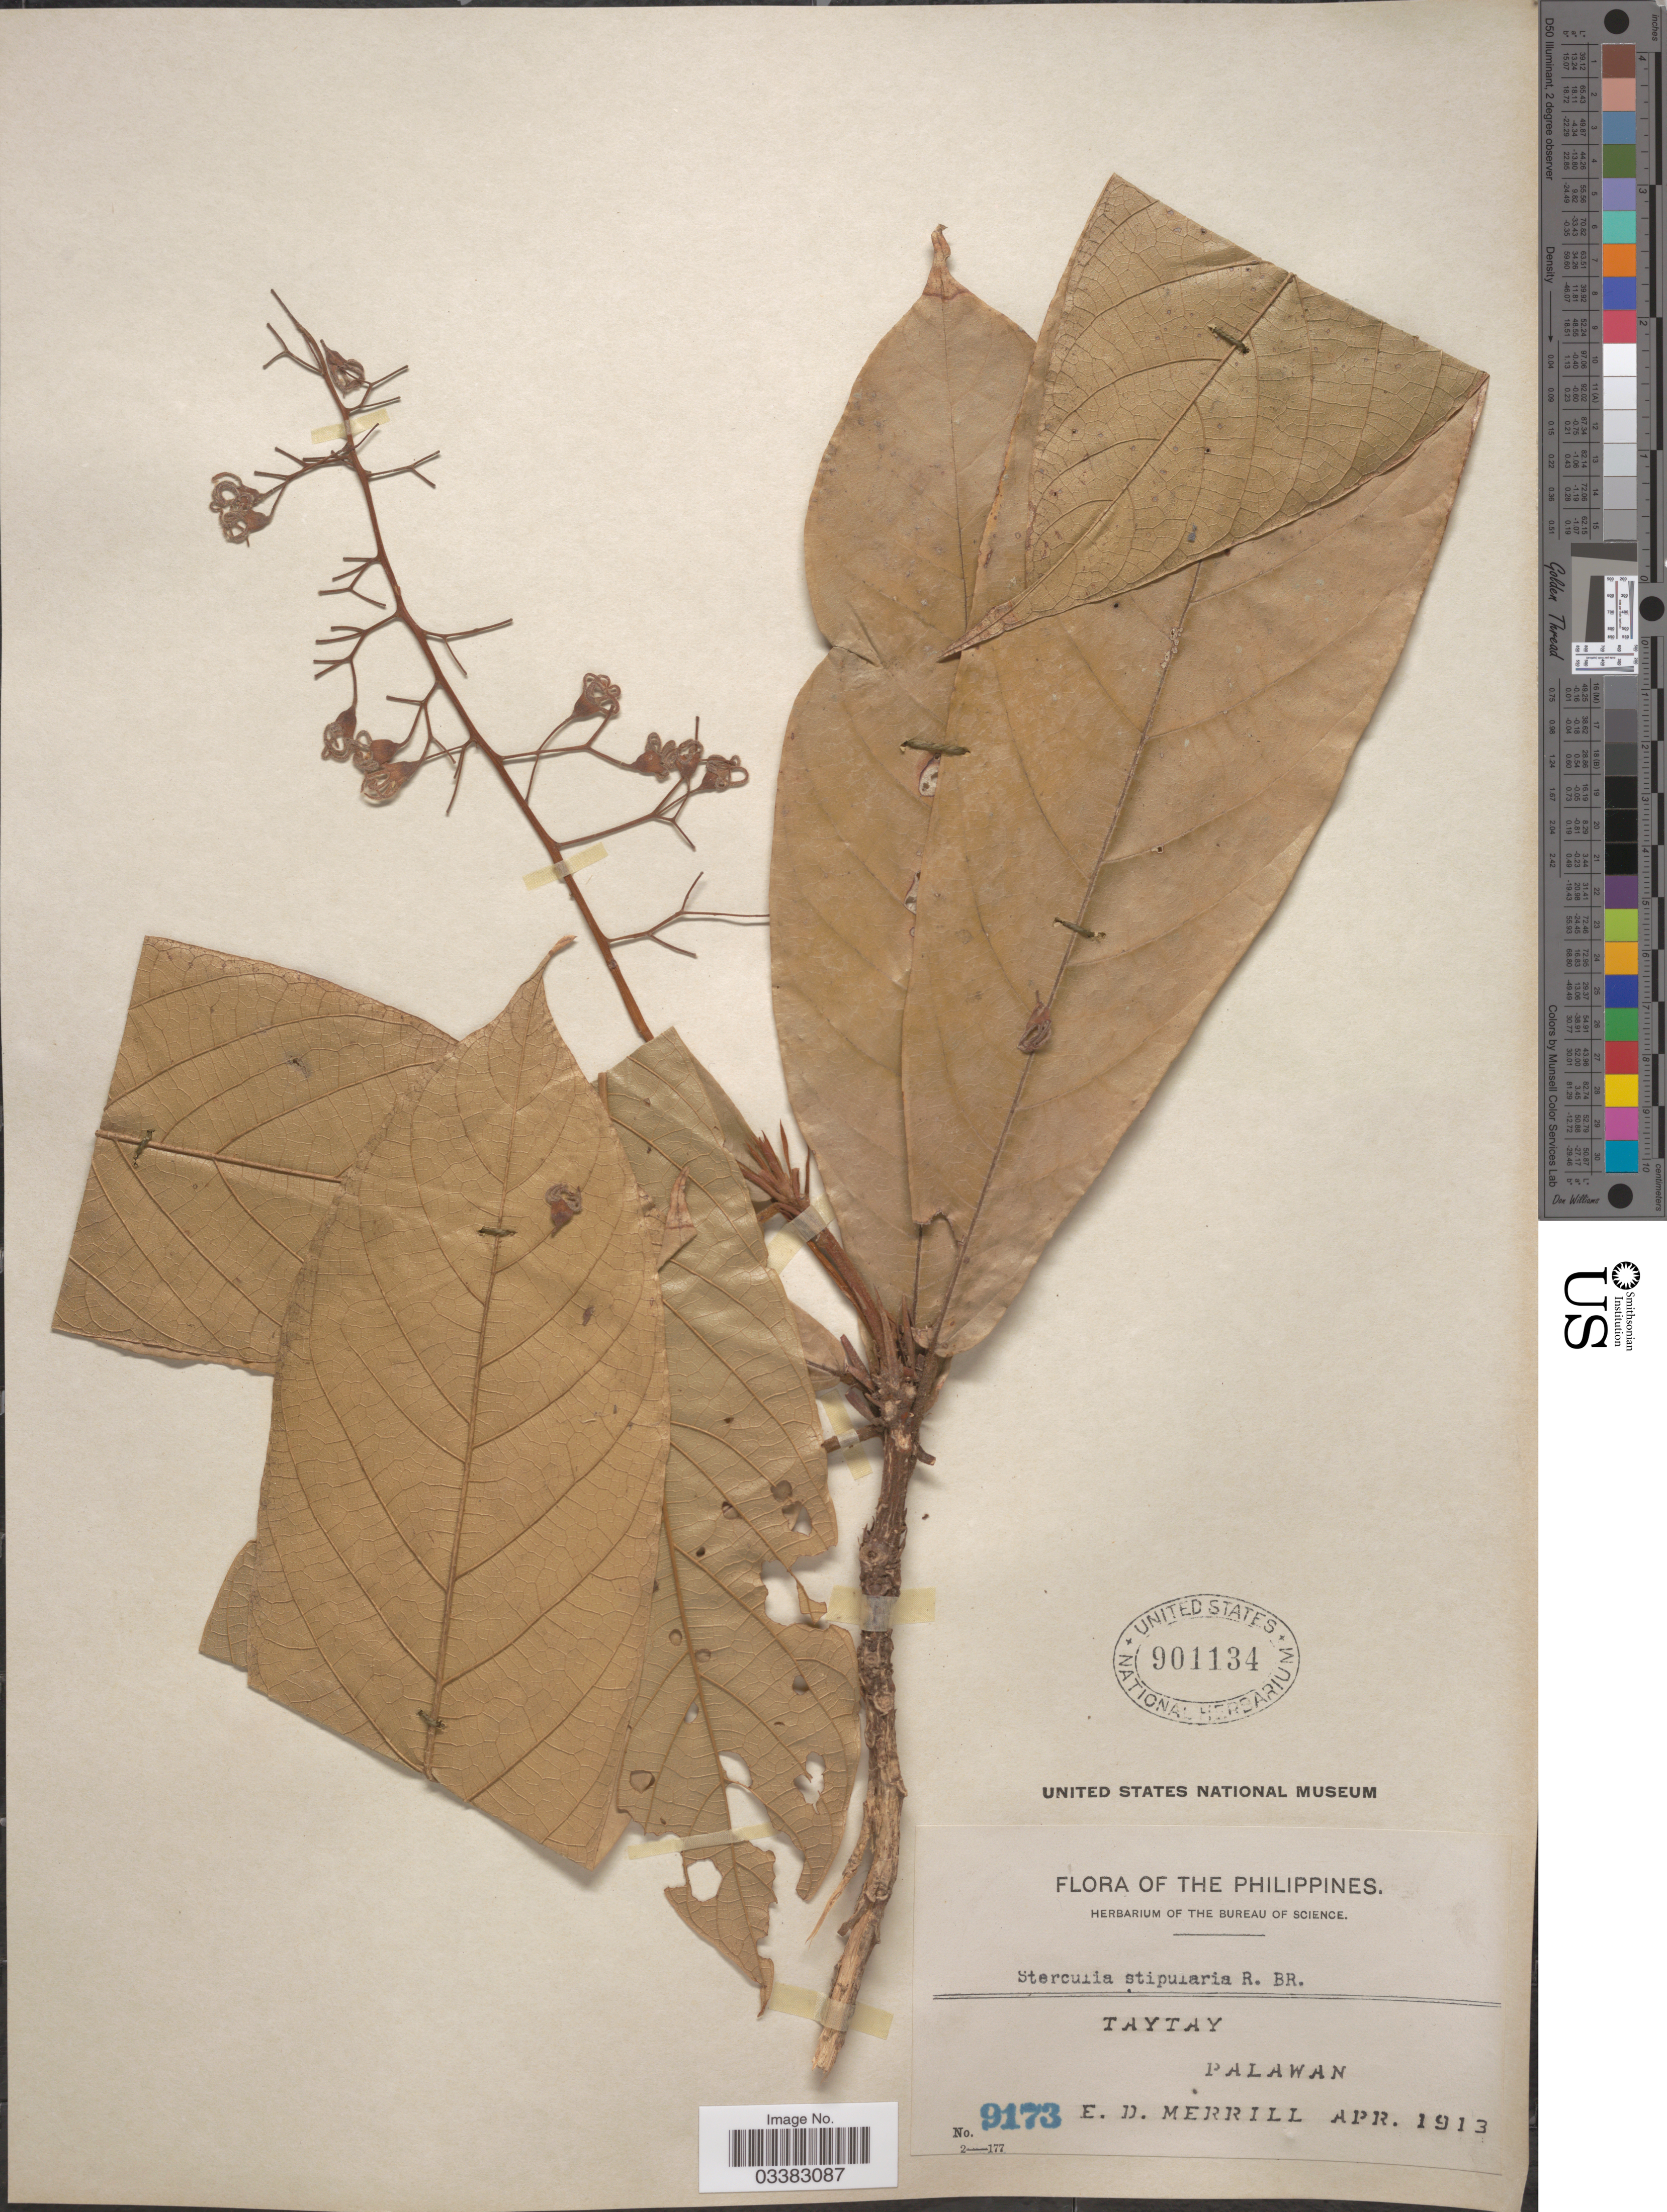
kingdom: Plantae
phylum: Tracheophyta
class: Magnoliopsida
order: Malvales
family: Malvaceae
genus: Sterculia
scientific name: Sterculia stipularis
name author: R. Br.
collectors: E. D. Merrill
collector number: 9173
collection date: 1913-04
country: Philippines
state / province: Mimaropa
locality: Taytay, Palawan.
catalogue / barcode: US 901134